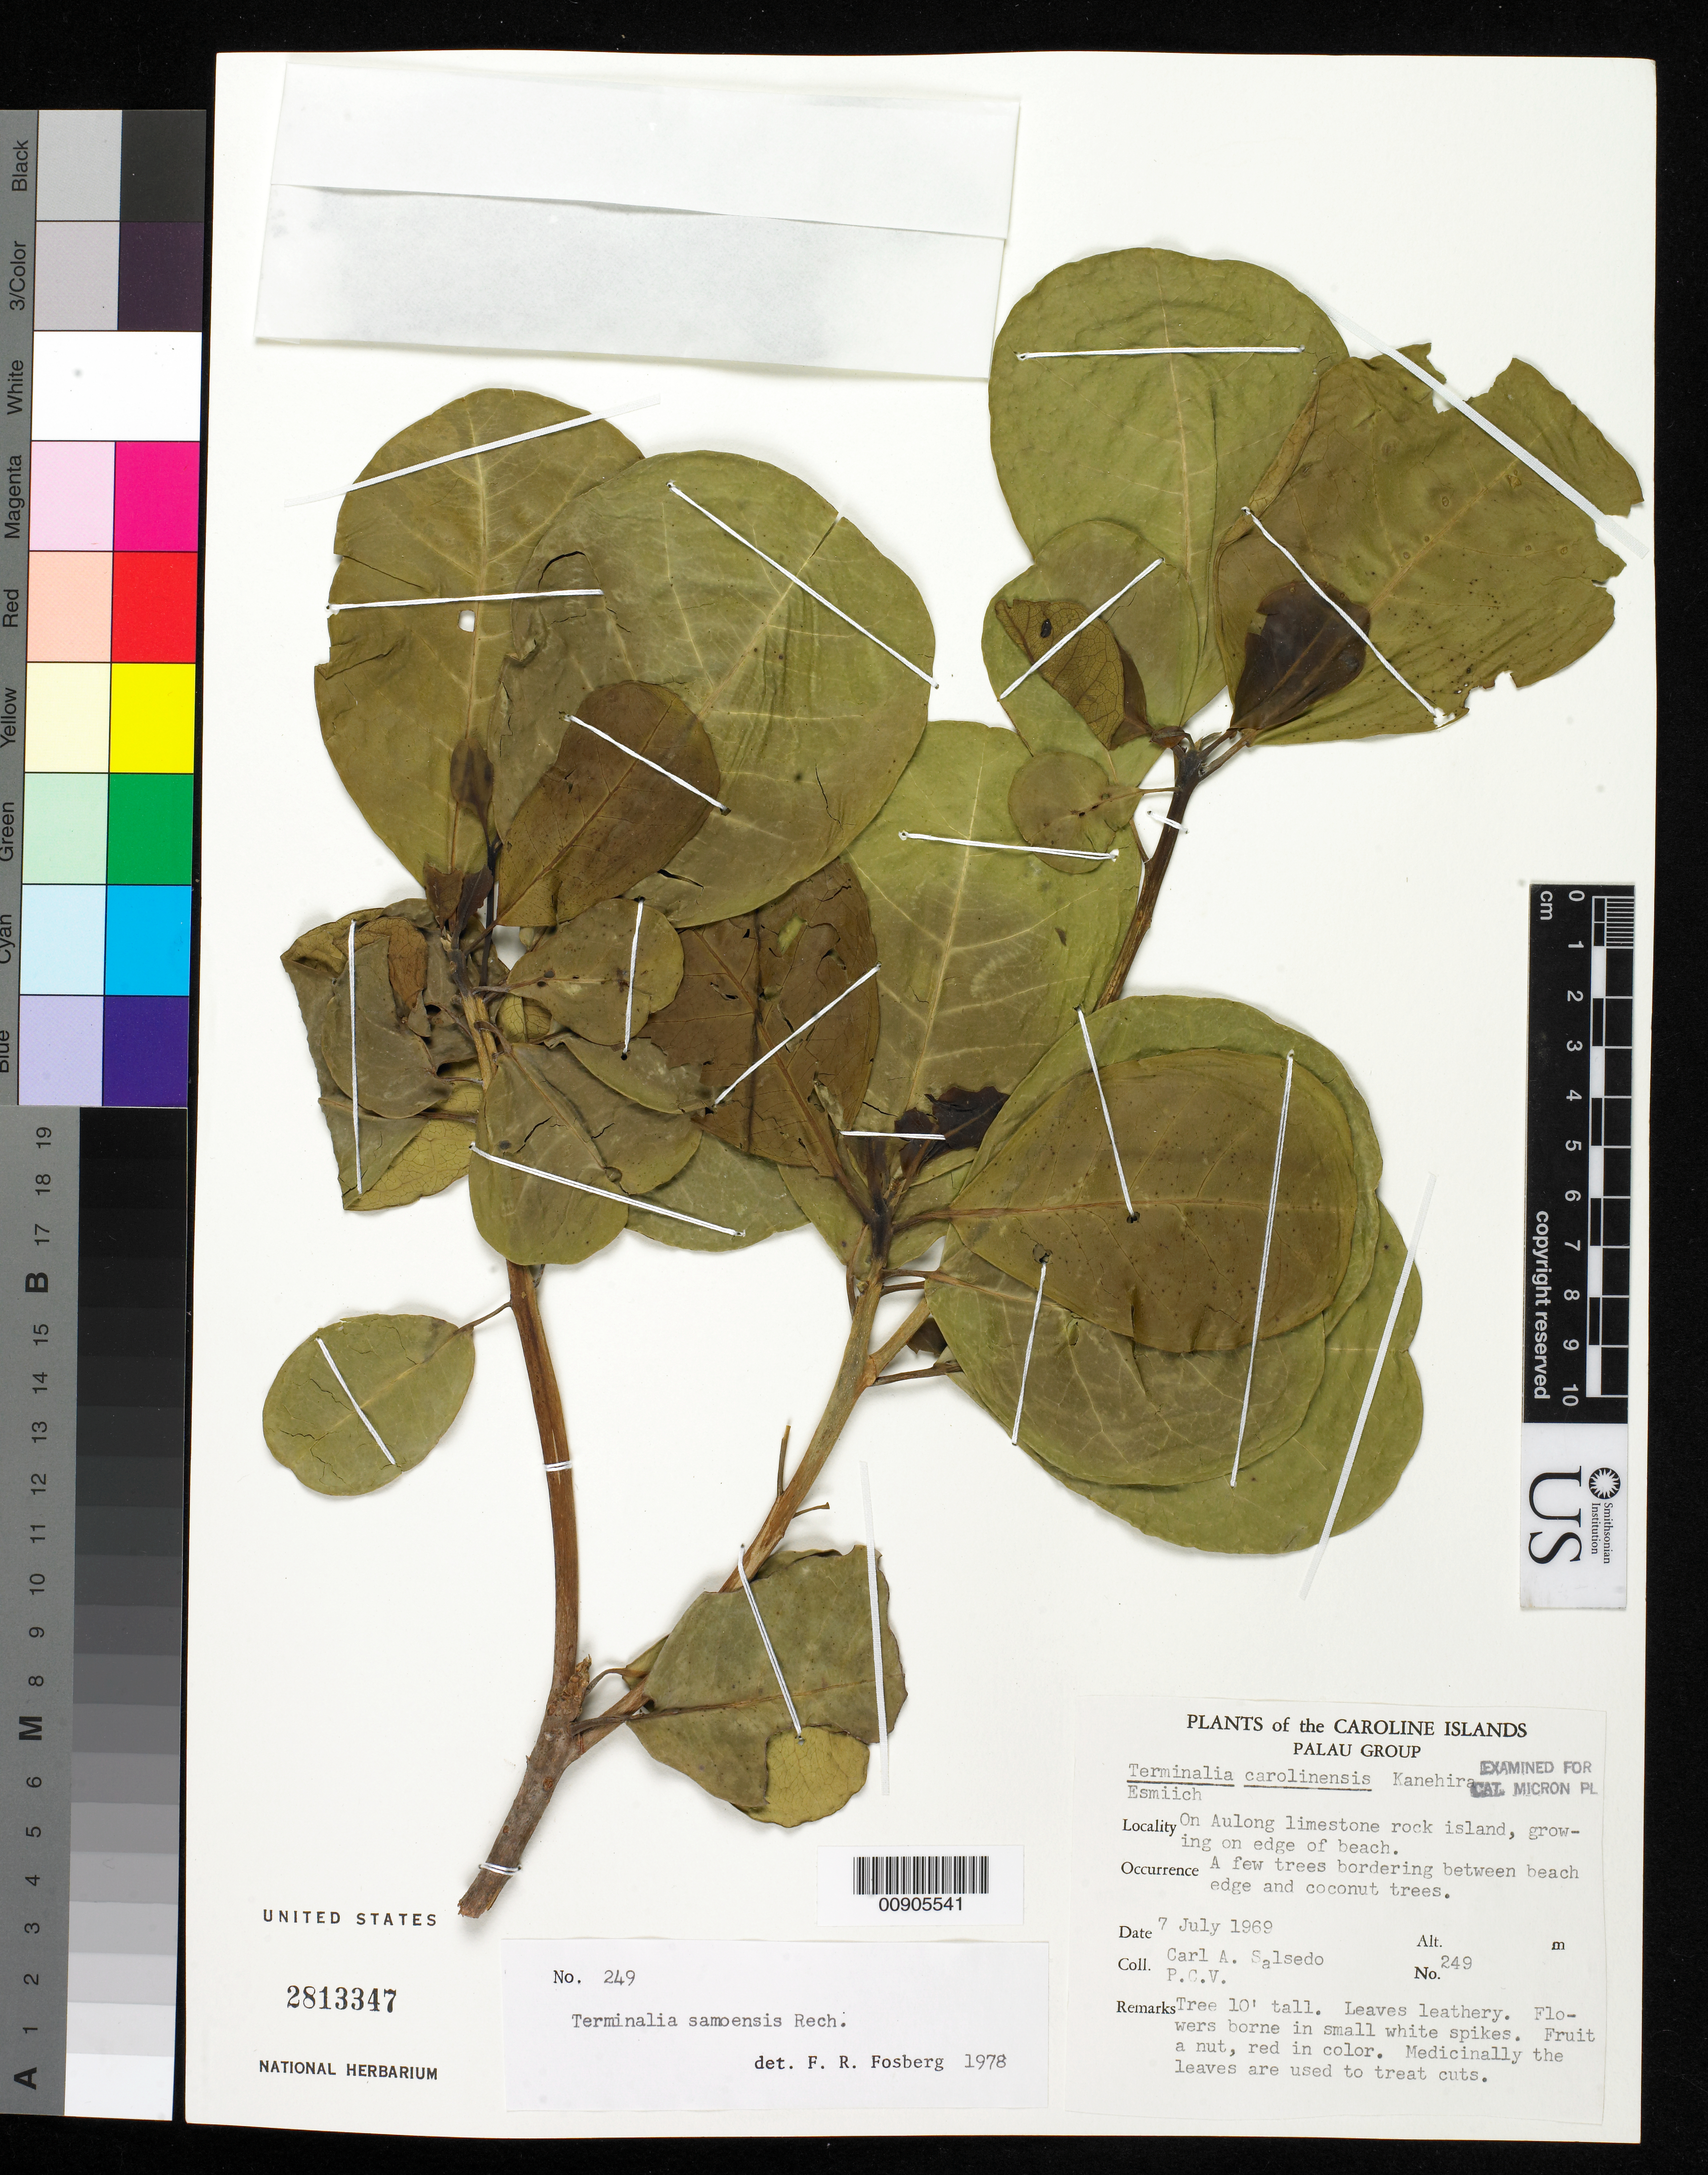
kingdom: Plantae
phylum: Tracheophyta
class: Magnoliopsida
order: Myrtales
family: Combretaceae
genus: Terminalia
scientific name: Terminalia samoensis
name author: Rech.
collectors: C.A. Salsedo & C. V. P.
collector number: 249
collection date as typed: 07 Jul 1969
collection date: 1969-07-07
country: Palau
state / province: Koror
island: Ulong [Aulong]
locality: On Aulong limestone rock island, growing on edge and coconut trees.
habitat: A few trees bordering between beach edge and coconut trees.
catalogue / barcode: US 2813347